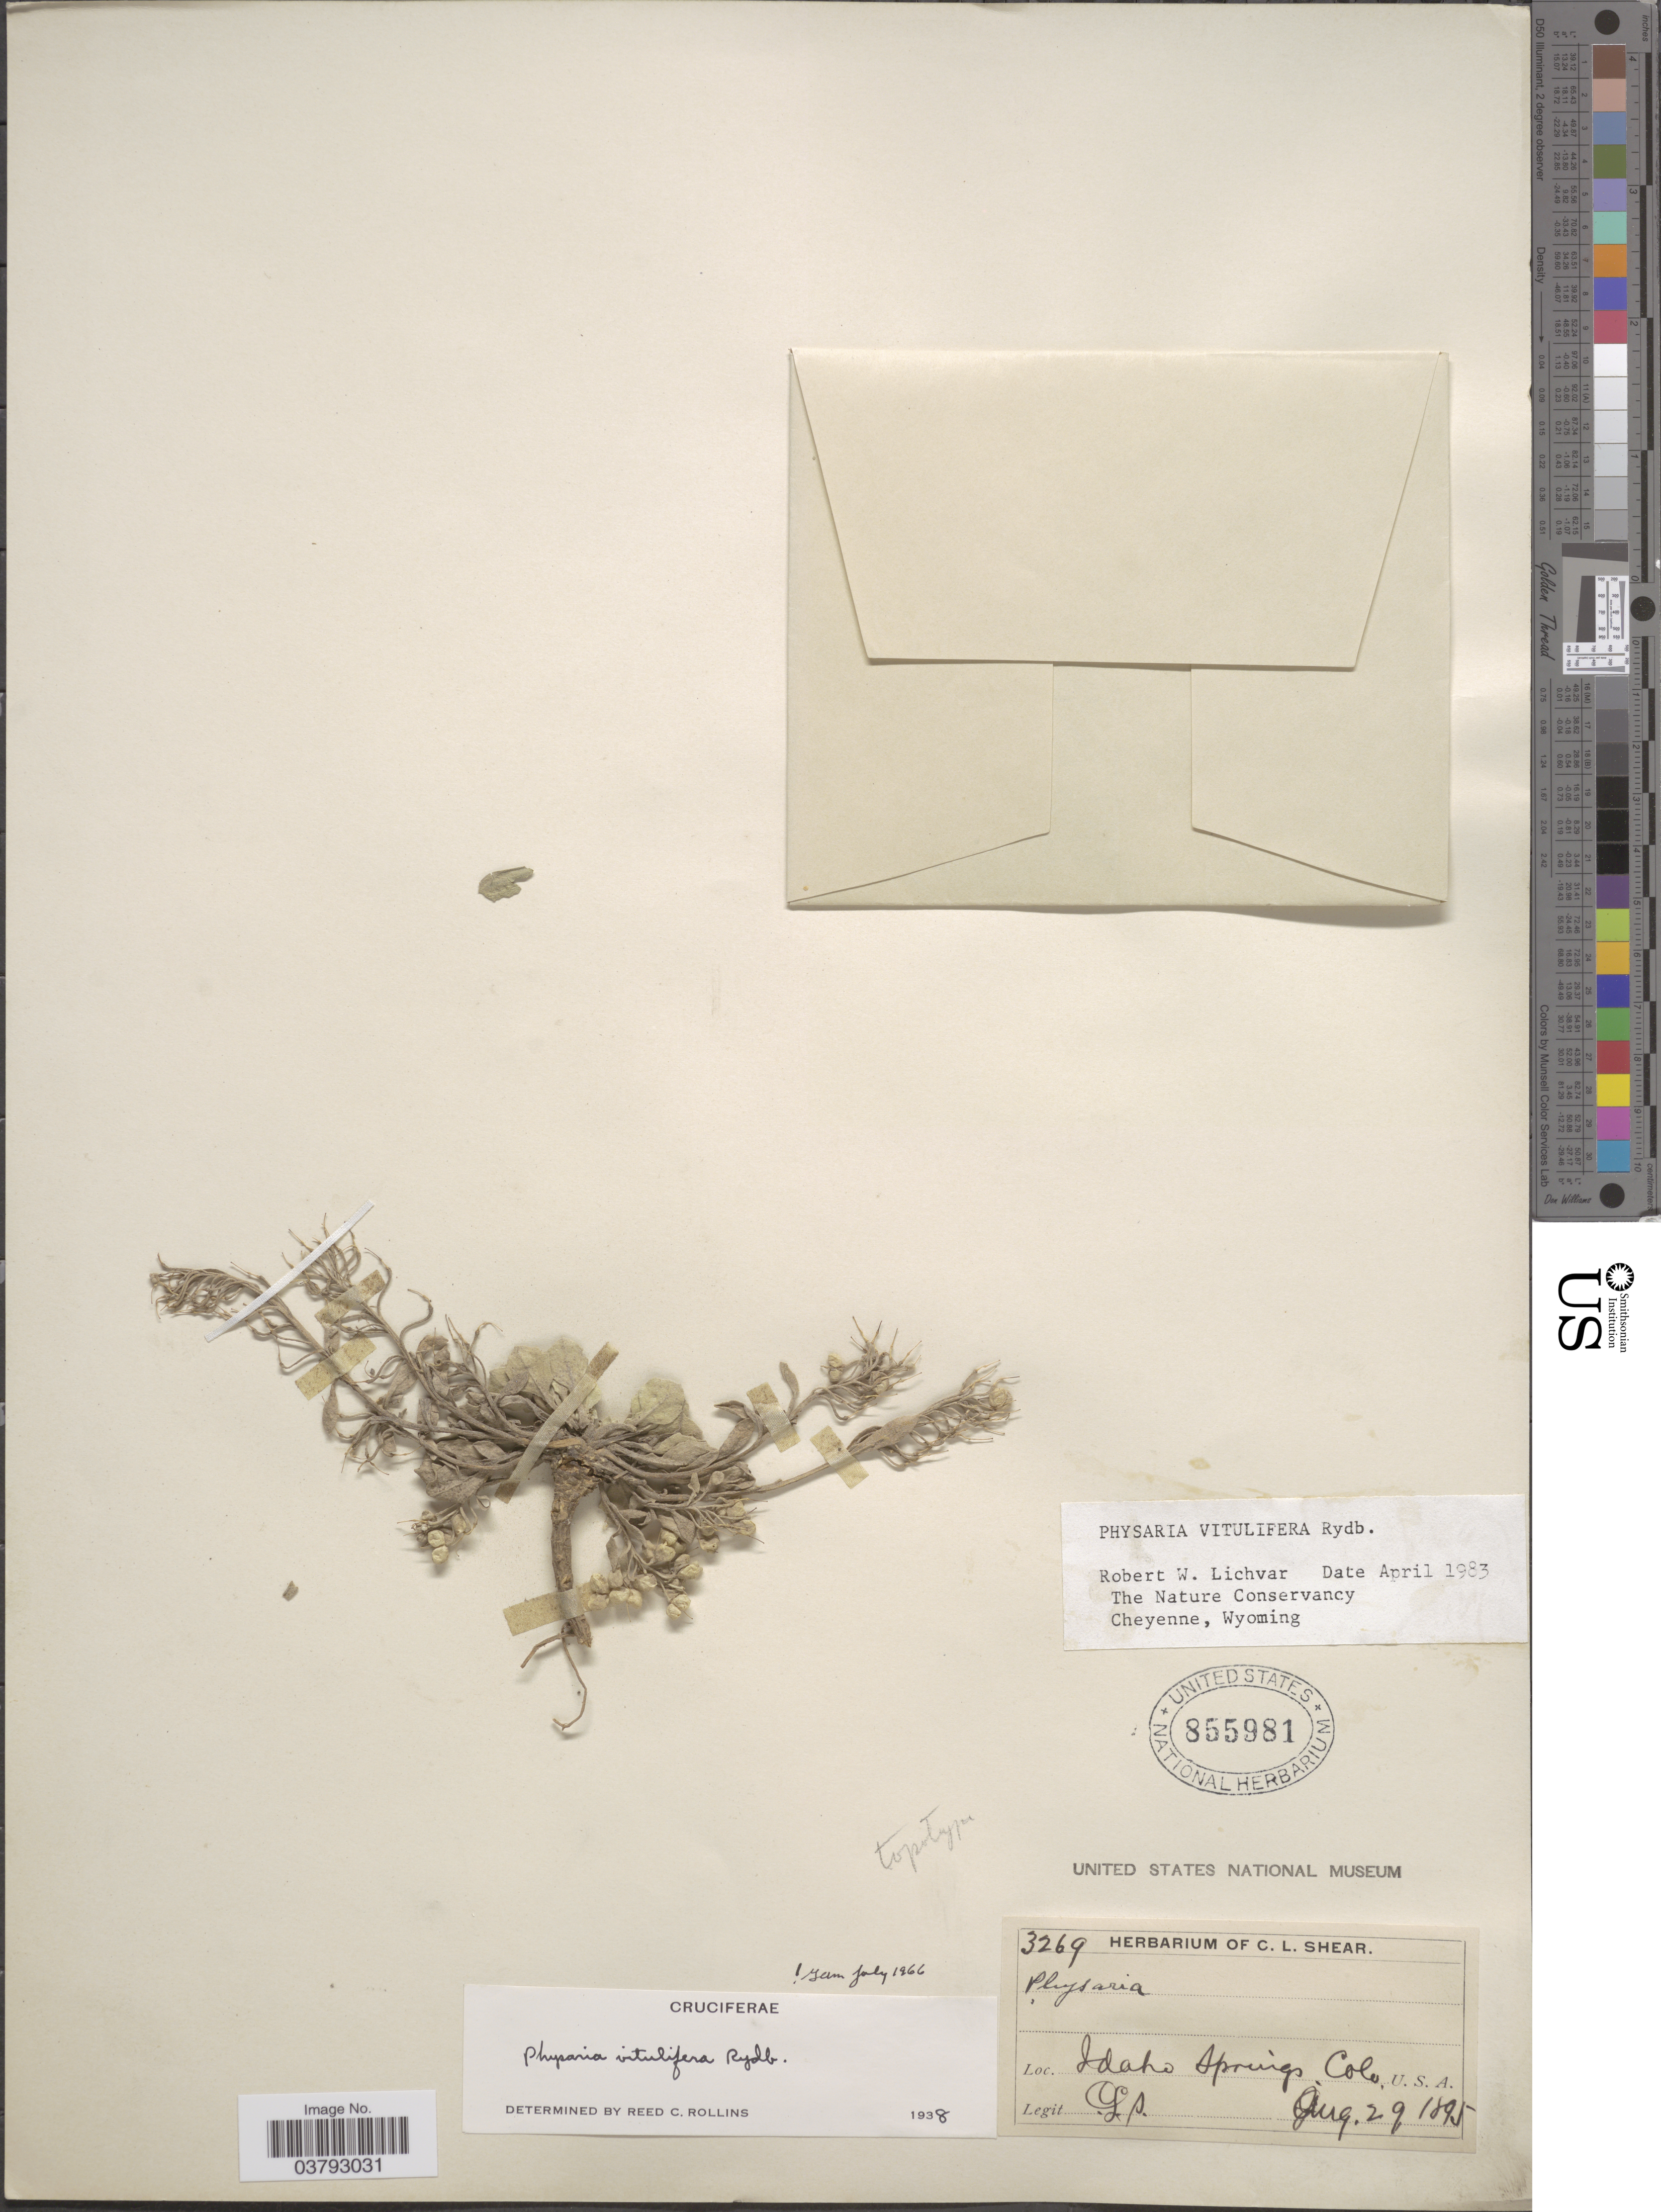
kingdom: Plantae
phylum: Tracheophyta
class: Magnoliopsida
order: Brassicales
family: Brassicaceae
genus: Physaria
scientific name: Physaria vitulifera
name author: Rydb.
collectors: C. L. Shear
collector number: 3269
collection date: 1895-08-29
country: United States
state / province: Colorado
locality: Idaho Springs.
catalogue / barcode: US 855981